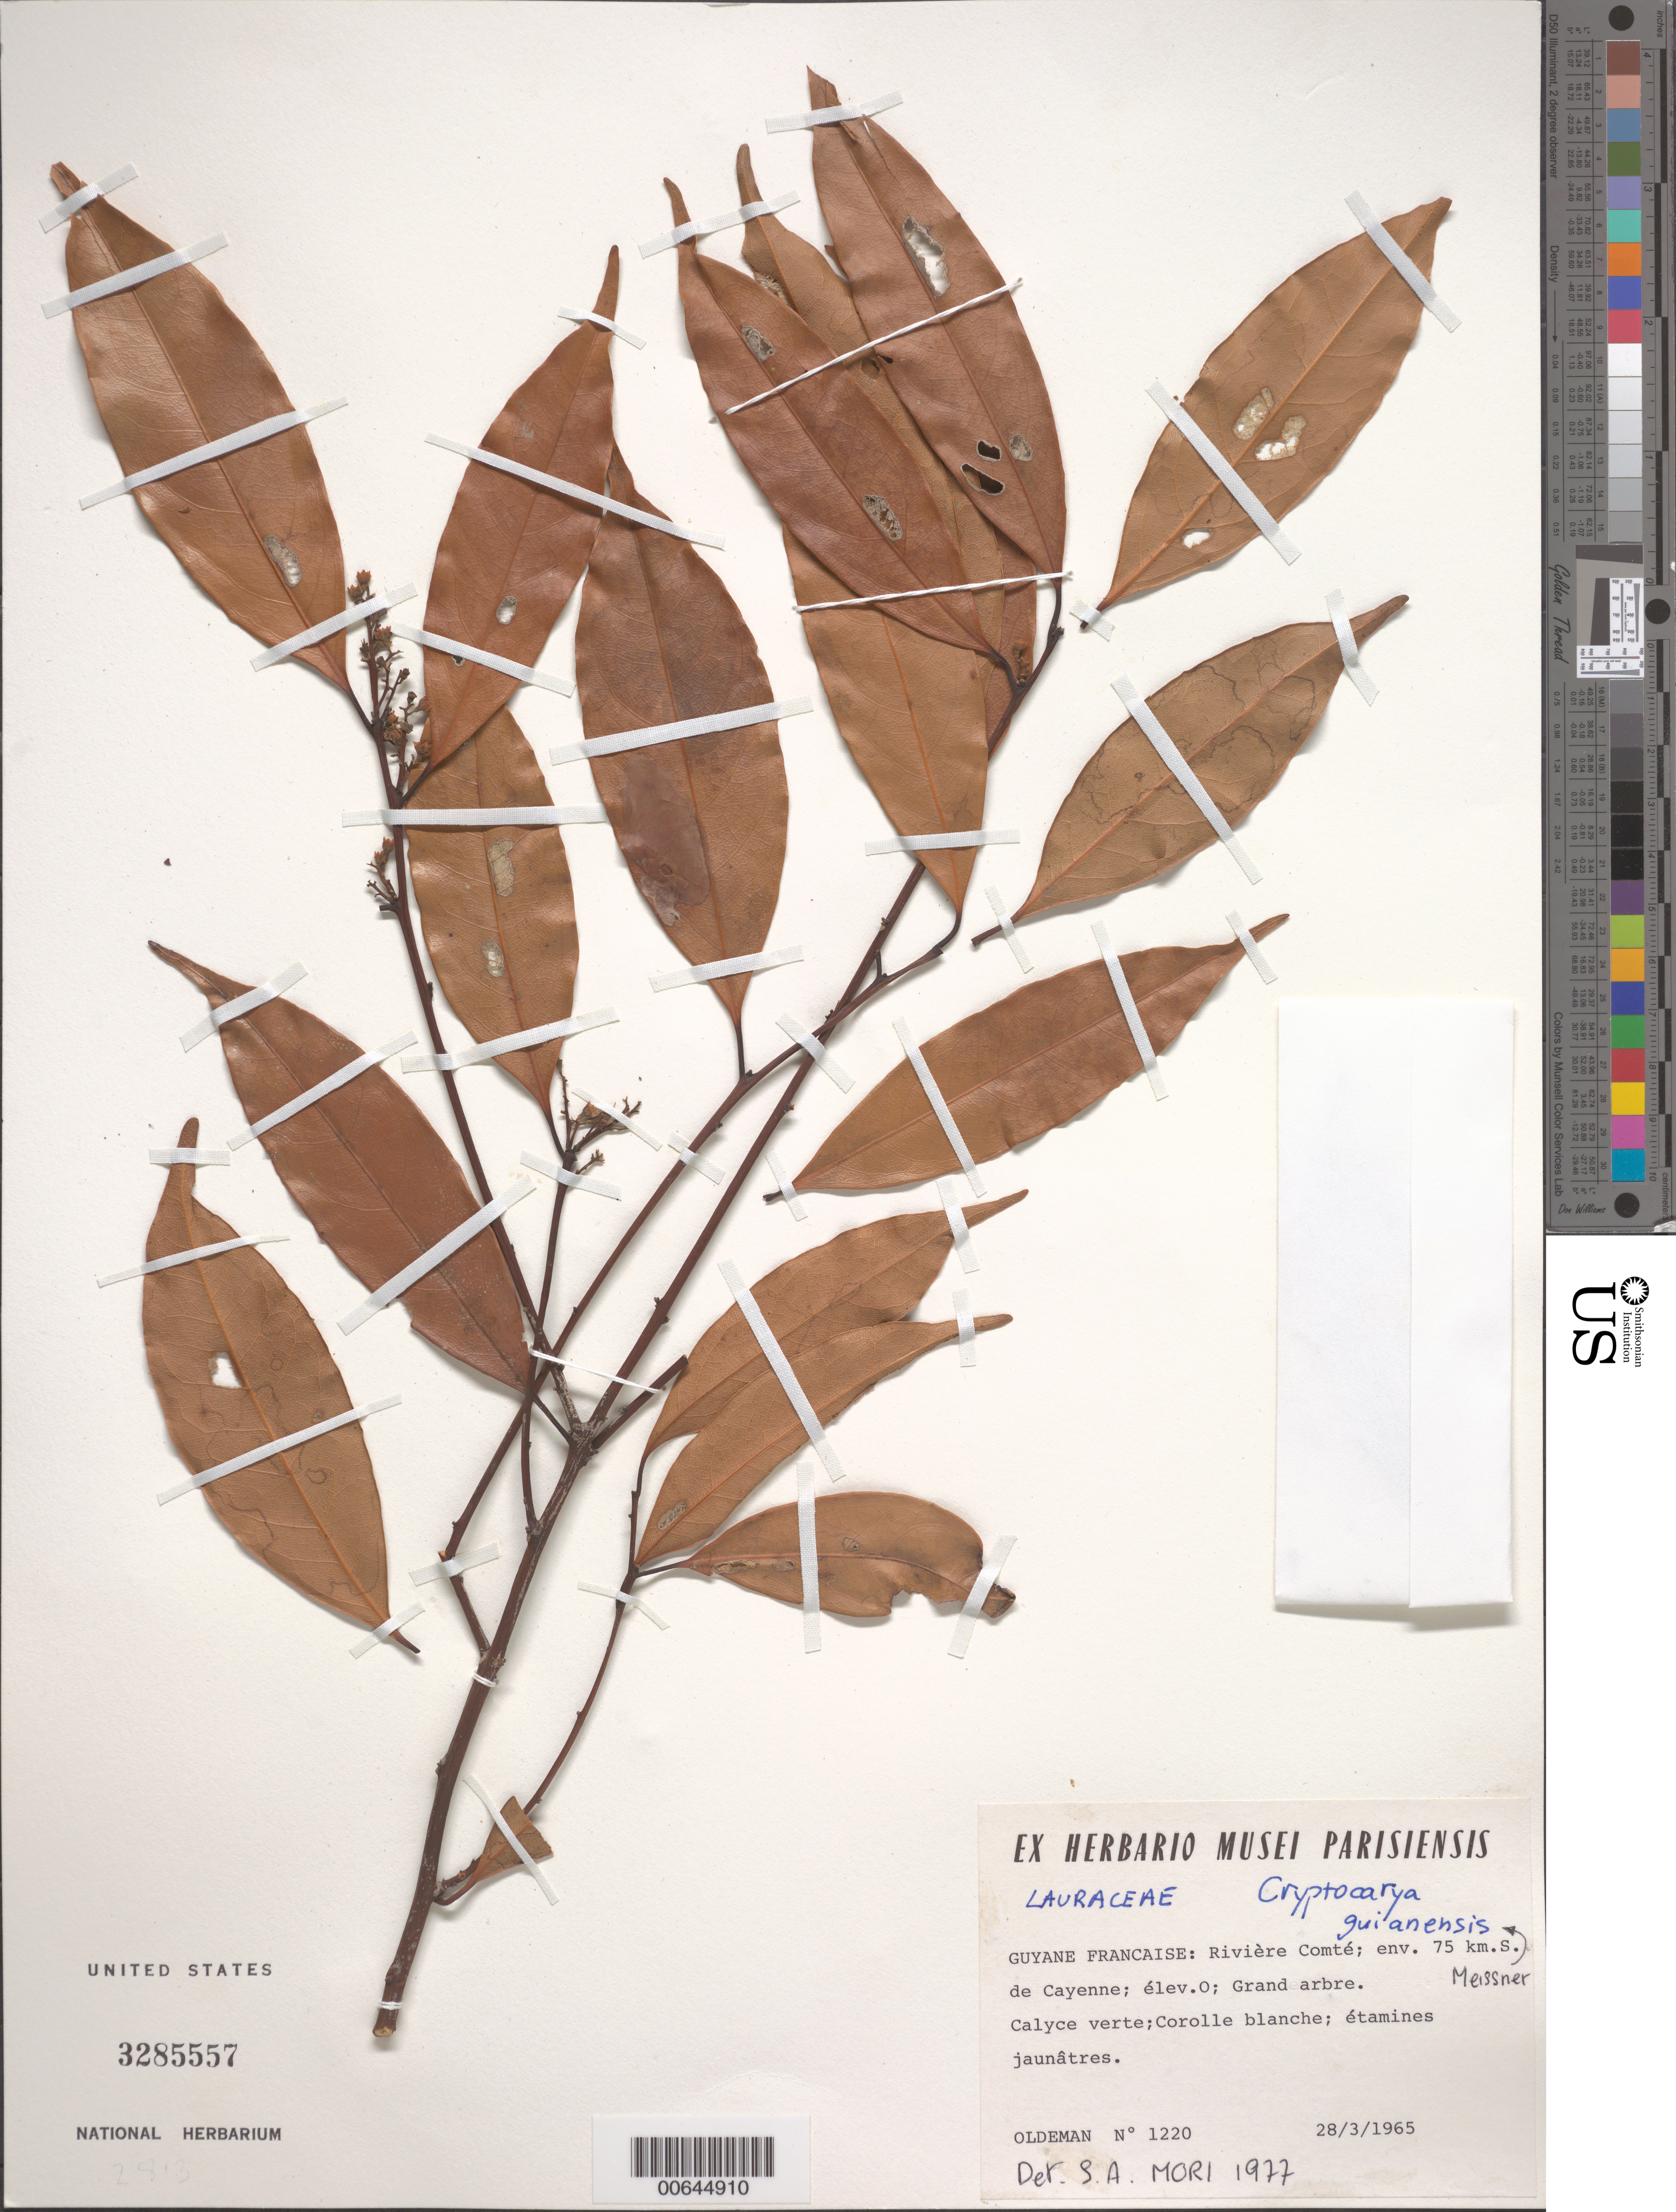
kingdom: Plantae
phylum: Tracheophyta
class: Magnoliopsida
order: Laurales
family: Lauraceae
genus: Cryptocarya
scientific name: Cryptocarya guianensis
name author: Meisn.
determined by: Mori, Scott A.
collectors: R. Oldeman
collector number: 1220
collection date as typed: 28-Mar-65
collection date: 1965-03-28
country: French Guiana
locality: Rivière Comté, env. 75 km S de Cayenne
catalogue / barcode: US 3285557